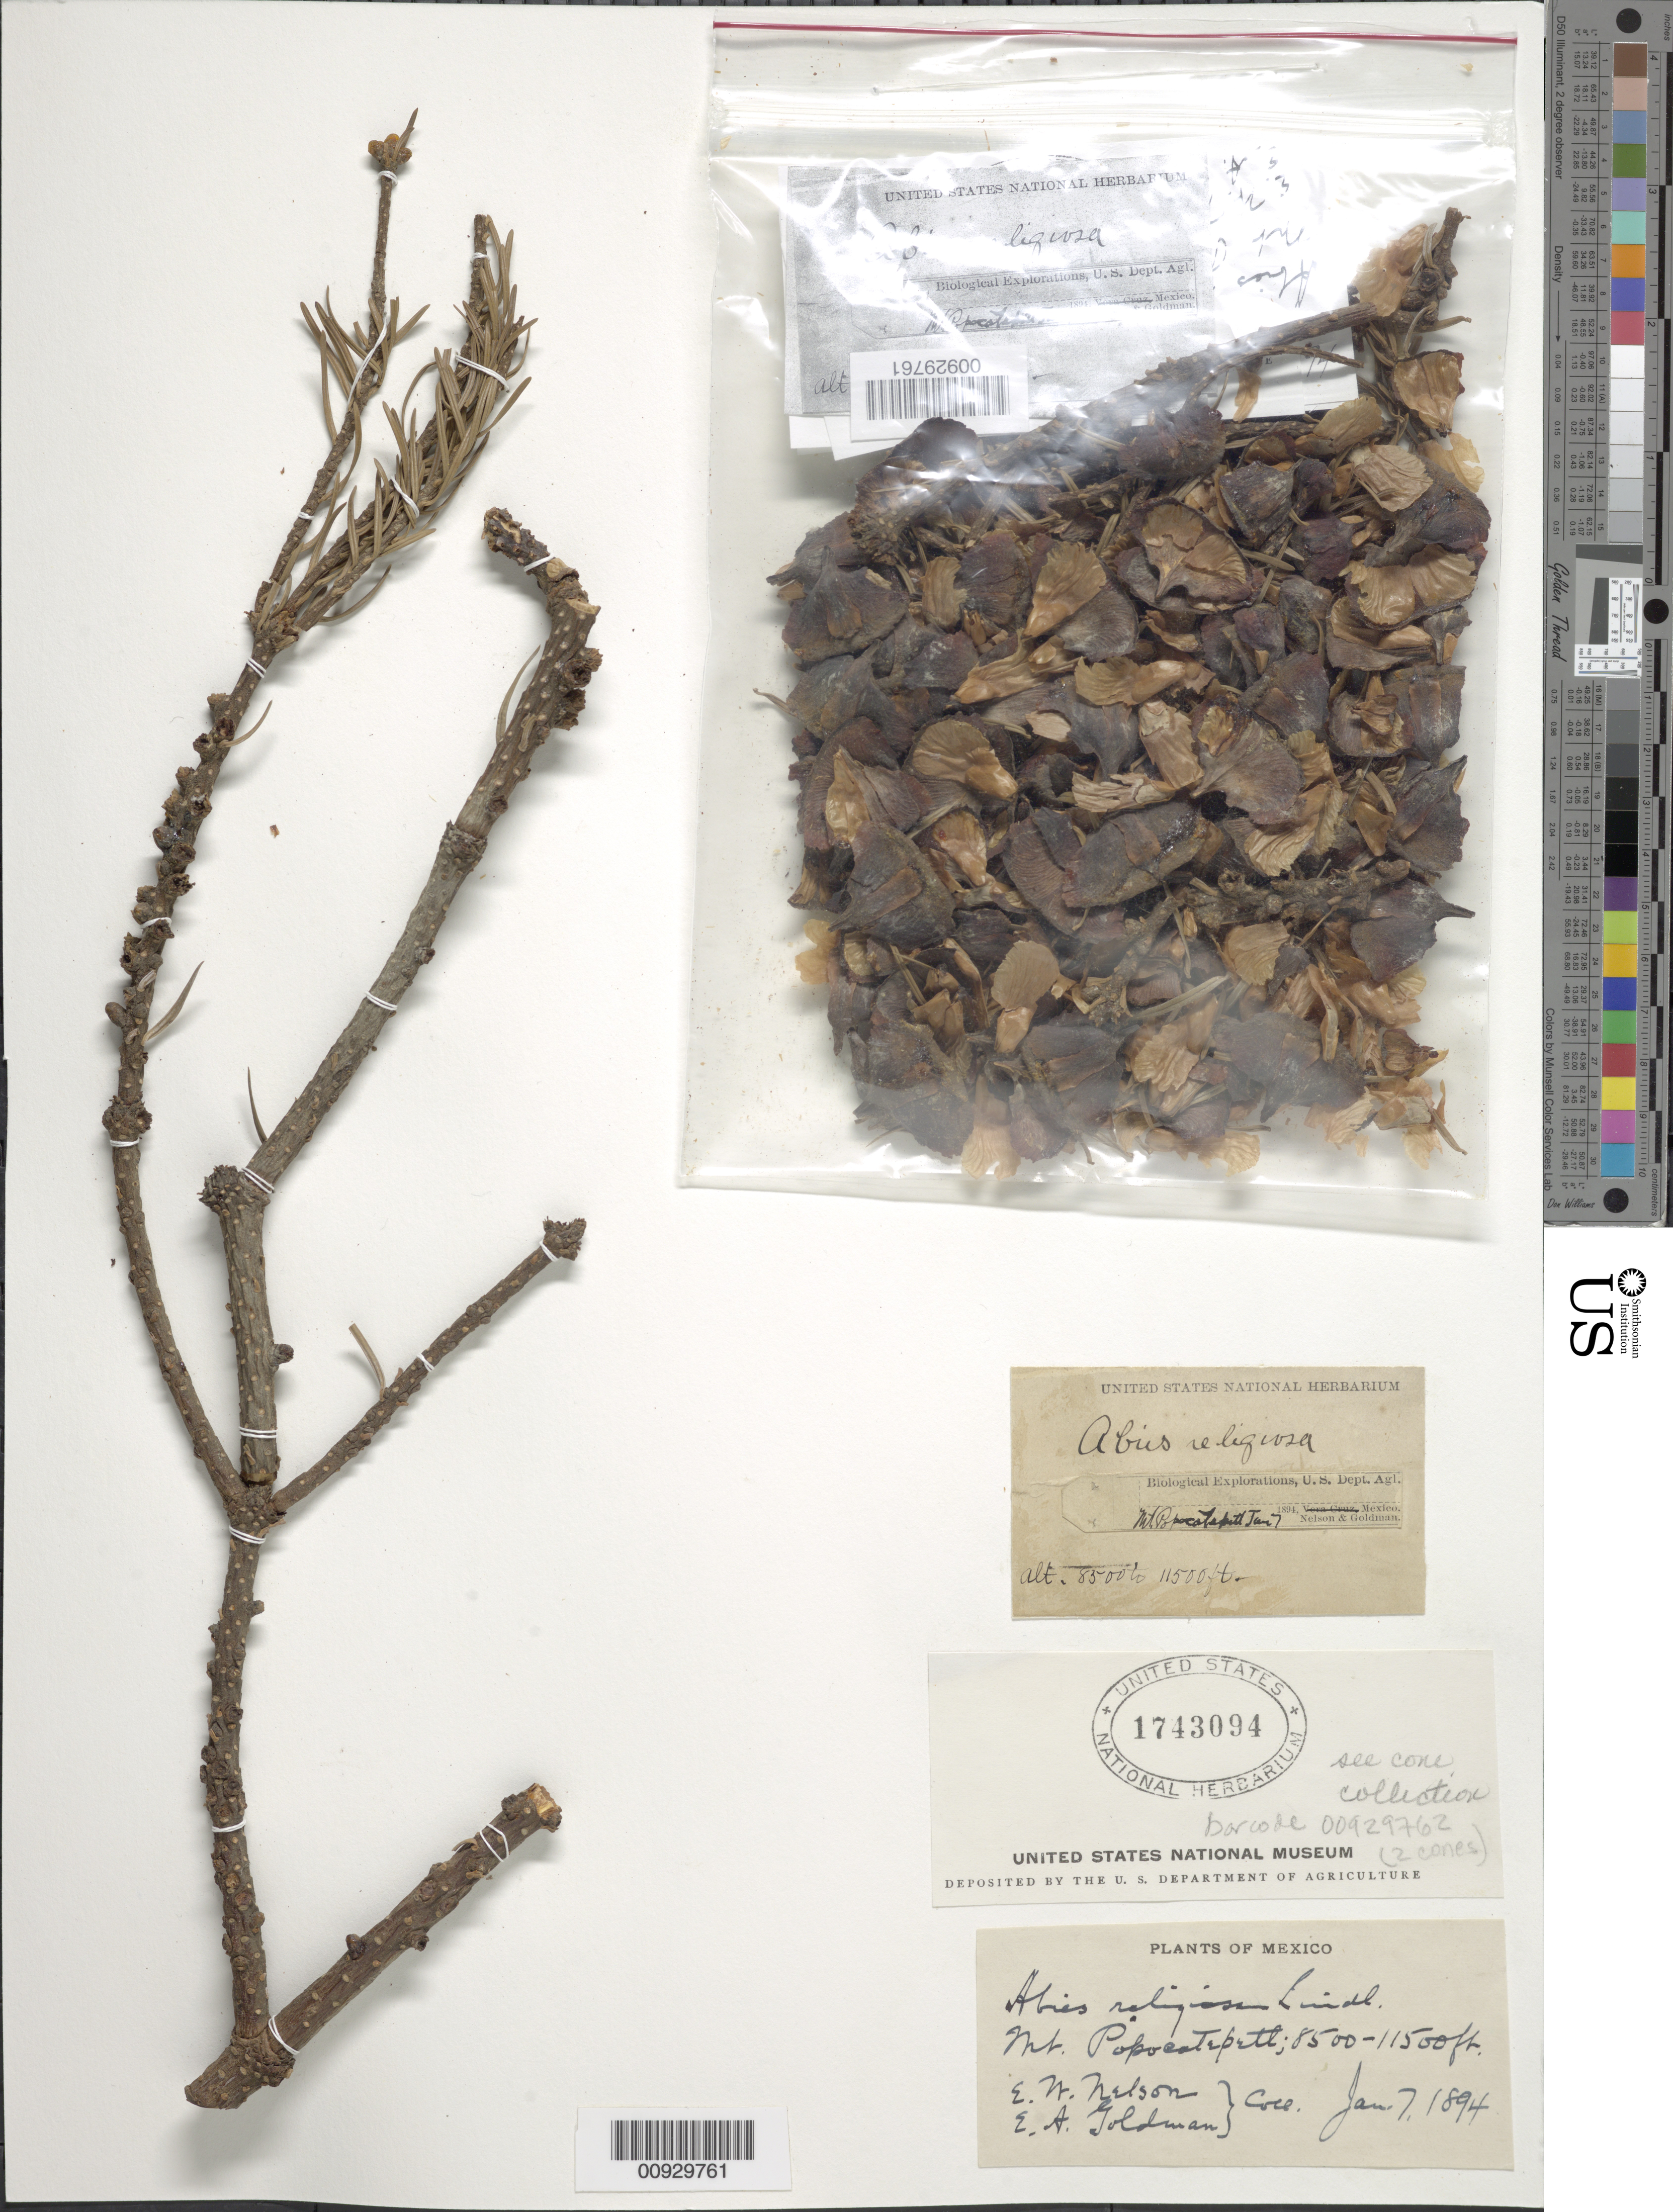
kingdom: Plantae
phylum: Tracheophyta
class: Pinopsida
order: Pinales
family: Pinaceae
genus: Abies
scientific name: Abies religiosa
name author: (Kunth) Schltdl. & Cham.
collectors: E. W. Nelson & E. A. Goldman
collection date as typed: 07 Jan 1894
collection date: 1894-01-07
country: Mexico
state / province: México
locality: Mt. Popocatepetl.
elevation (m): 2591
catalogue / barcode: US 1743094